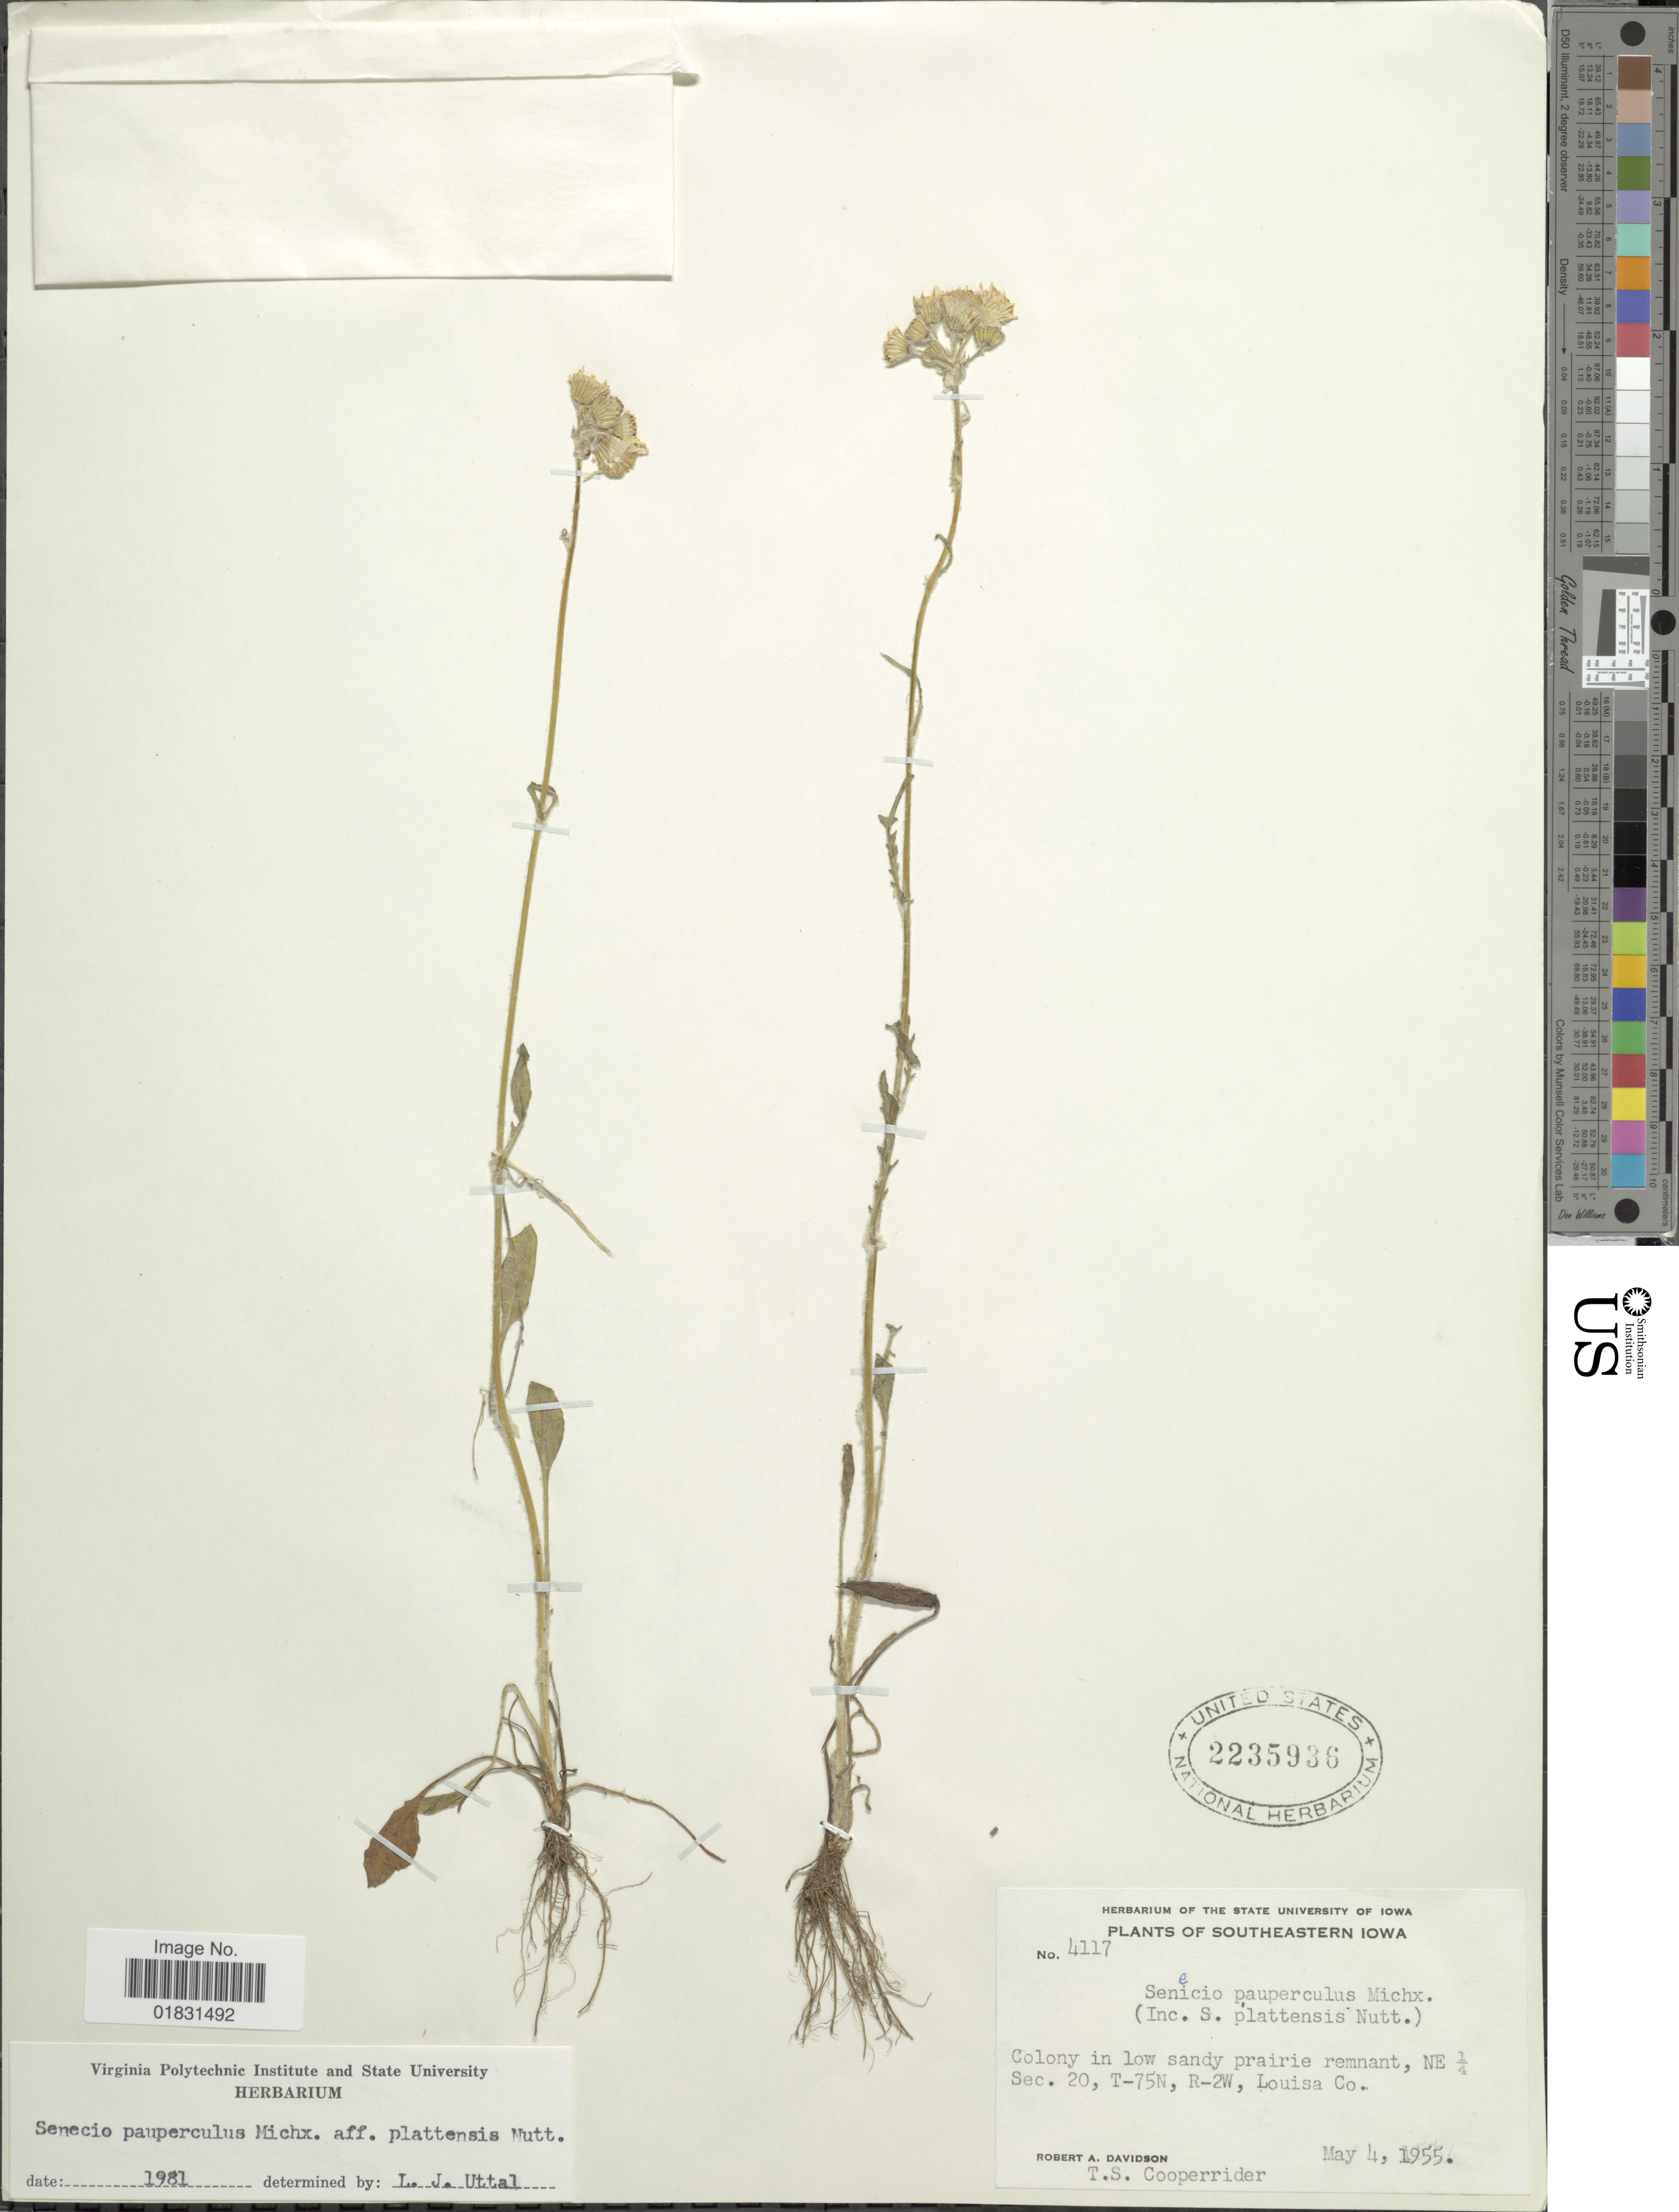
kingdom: Plantae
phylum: Tracheophyta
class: Magnoliopsida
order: Asterales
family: Asteraceae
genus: Packera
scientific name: Packera paupercula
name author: (Michx.) Á. Löve & D. Löve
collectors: R. A. Davidson & T. S. Cooperrider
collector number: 4117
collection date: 1955-05-04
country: United States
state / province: Iowa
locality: Southeastern Iowa, Colony in low sandy prairie remnant, NE ¼ Sec. 20, T-75N, R-2W, Louisa Co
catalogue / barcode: US 2235936